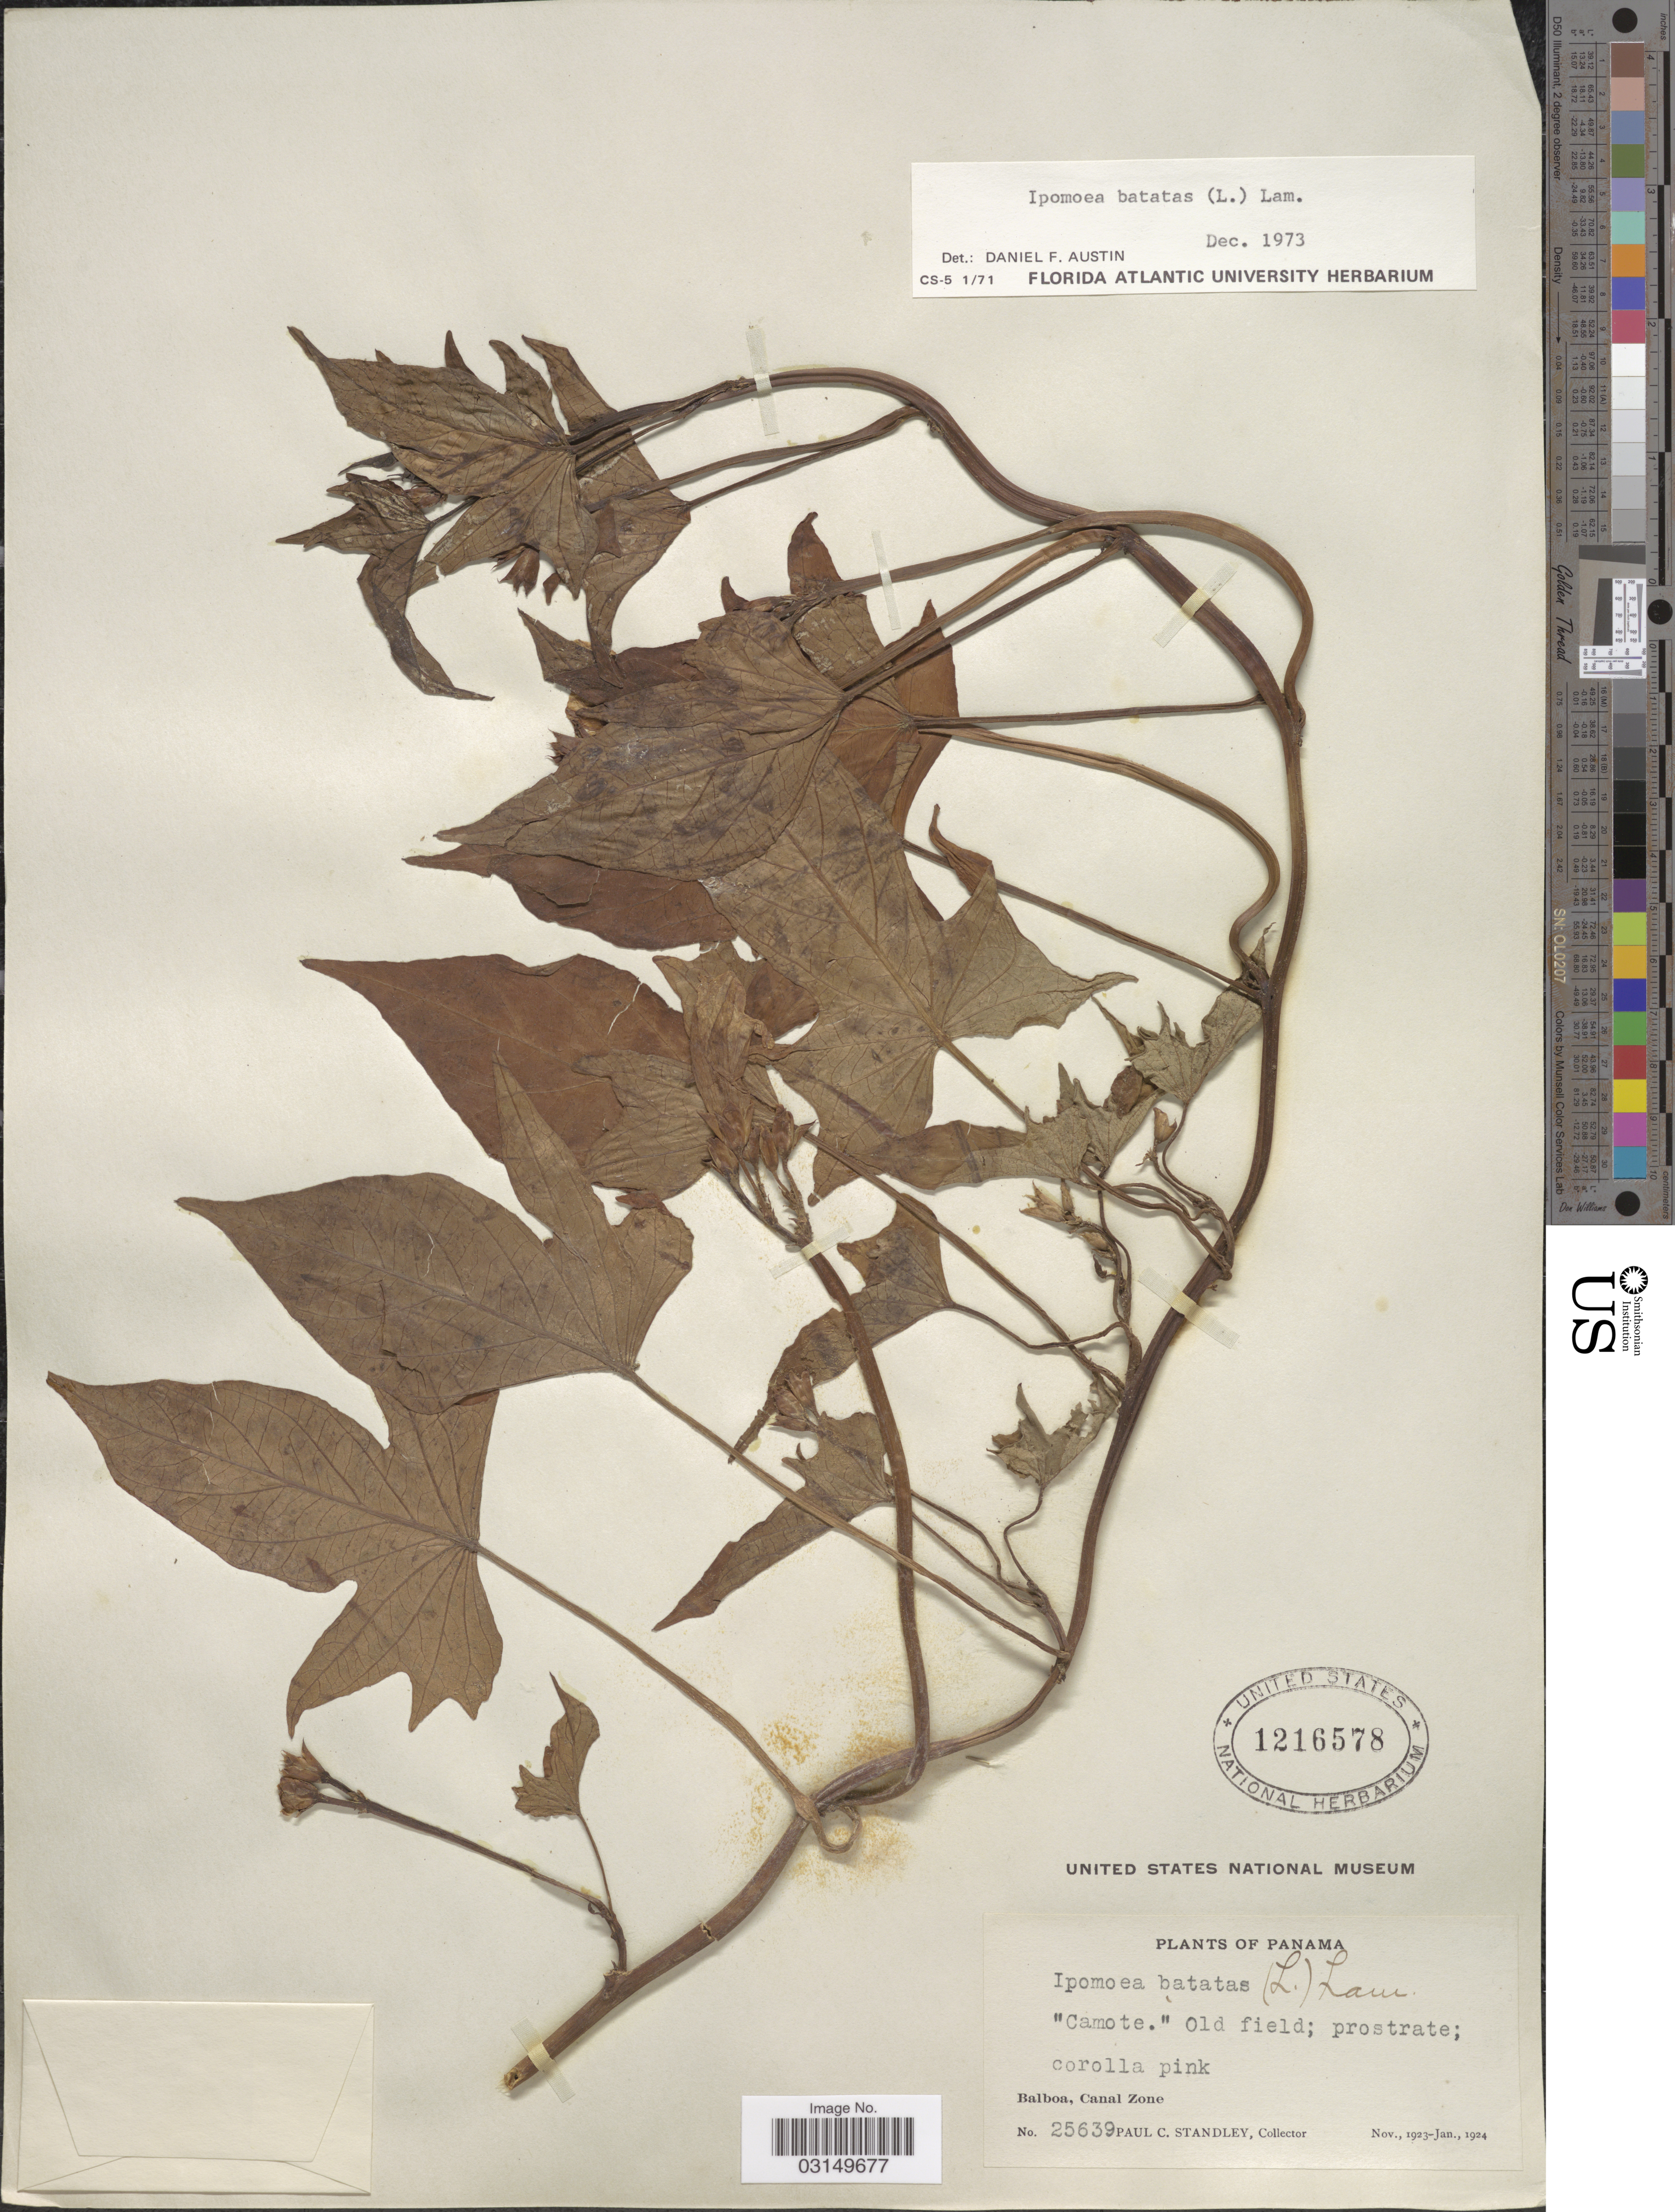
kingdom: Plantae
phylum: Tracheophyta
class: Magnoliopsida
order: Solanales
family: Convolvulaceae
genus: Ipomoea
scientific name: Ipomoea batatas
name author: (L.) Lam.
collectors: P. C. Standley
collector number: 25639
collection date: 1923-11/1924-01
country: Panama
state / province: Colón / Panamá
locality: Balboa, Canal Zone.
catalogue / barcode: US 1216578